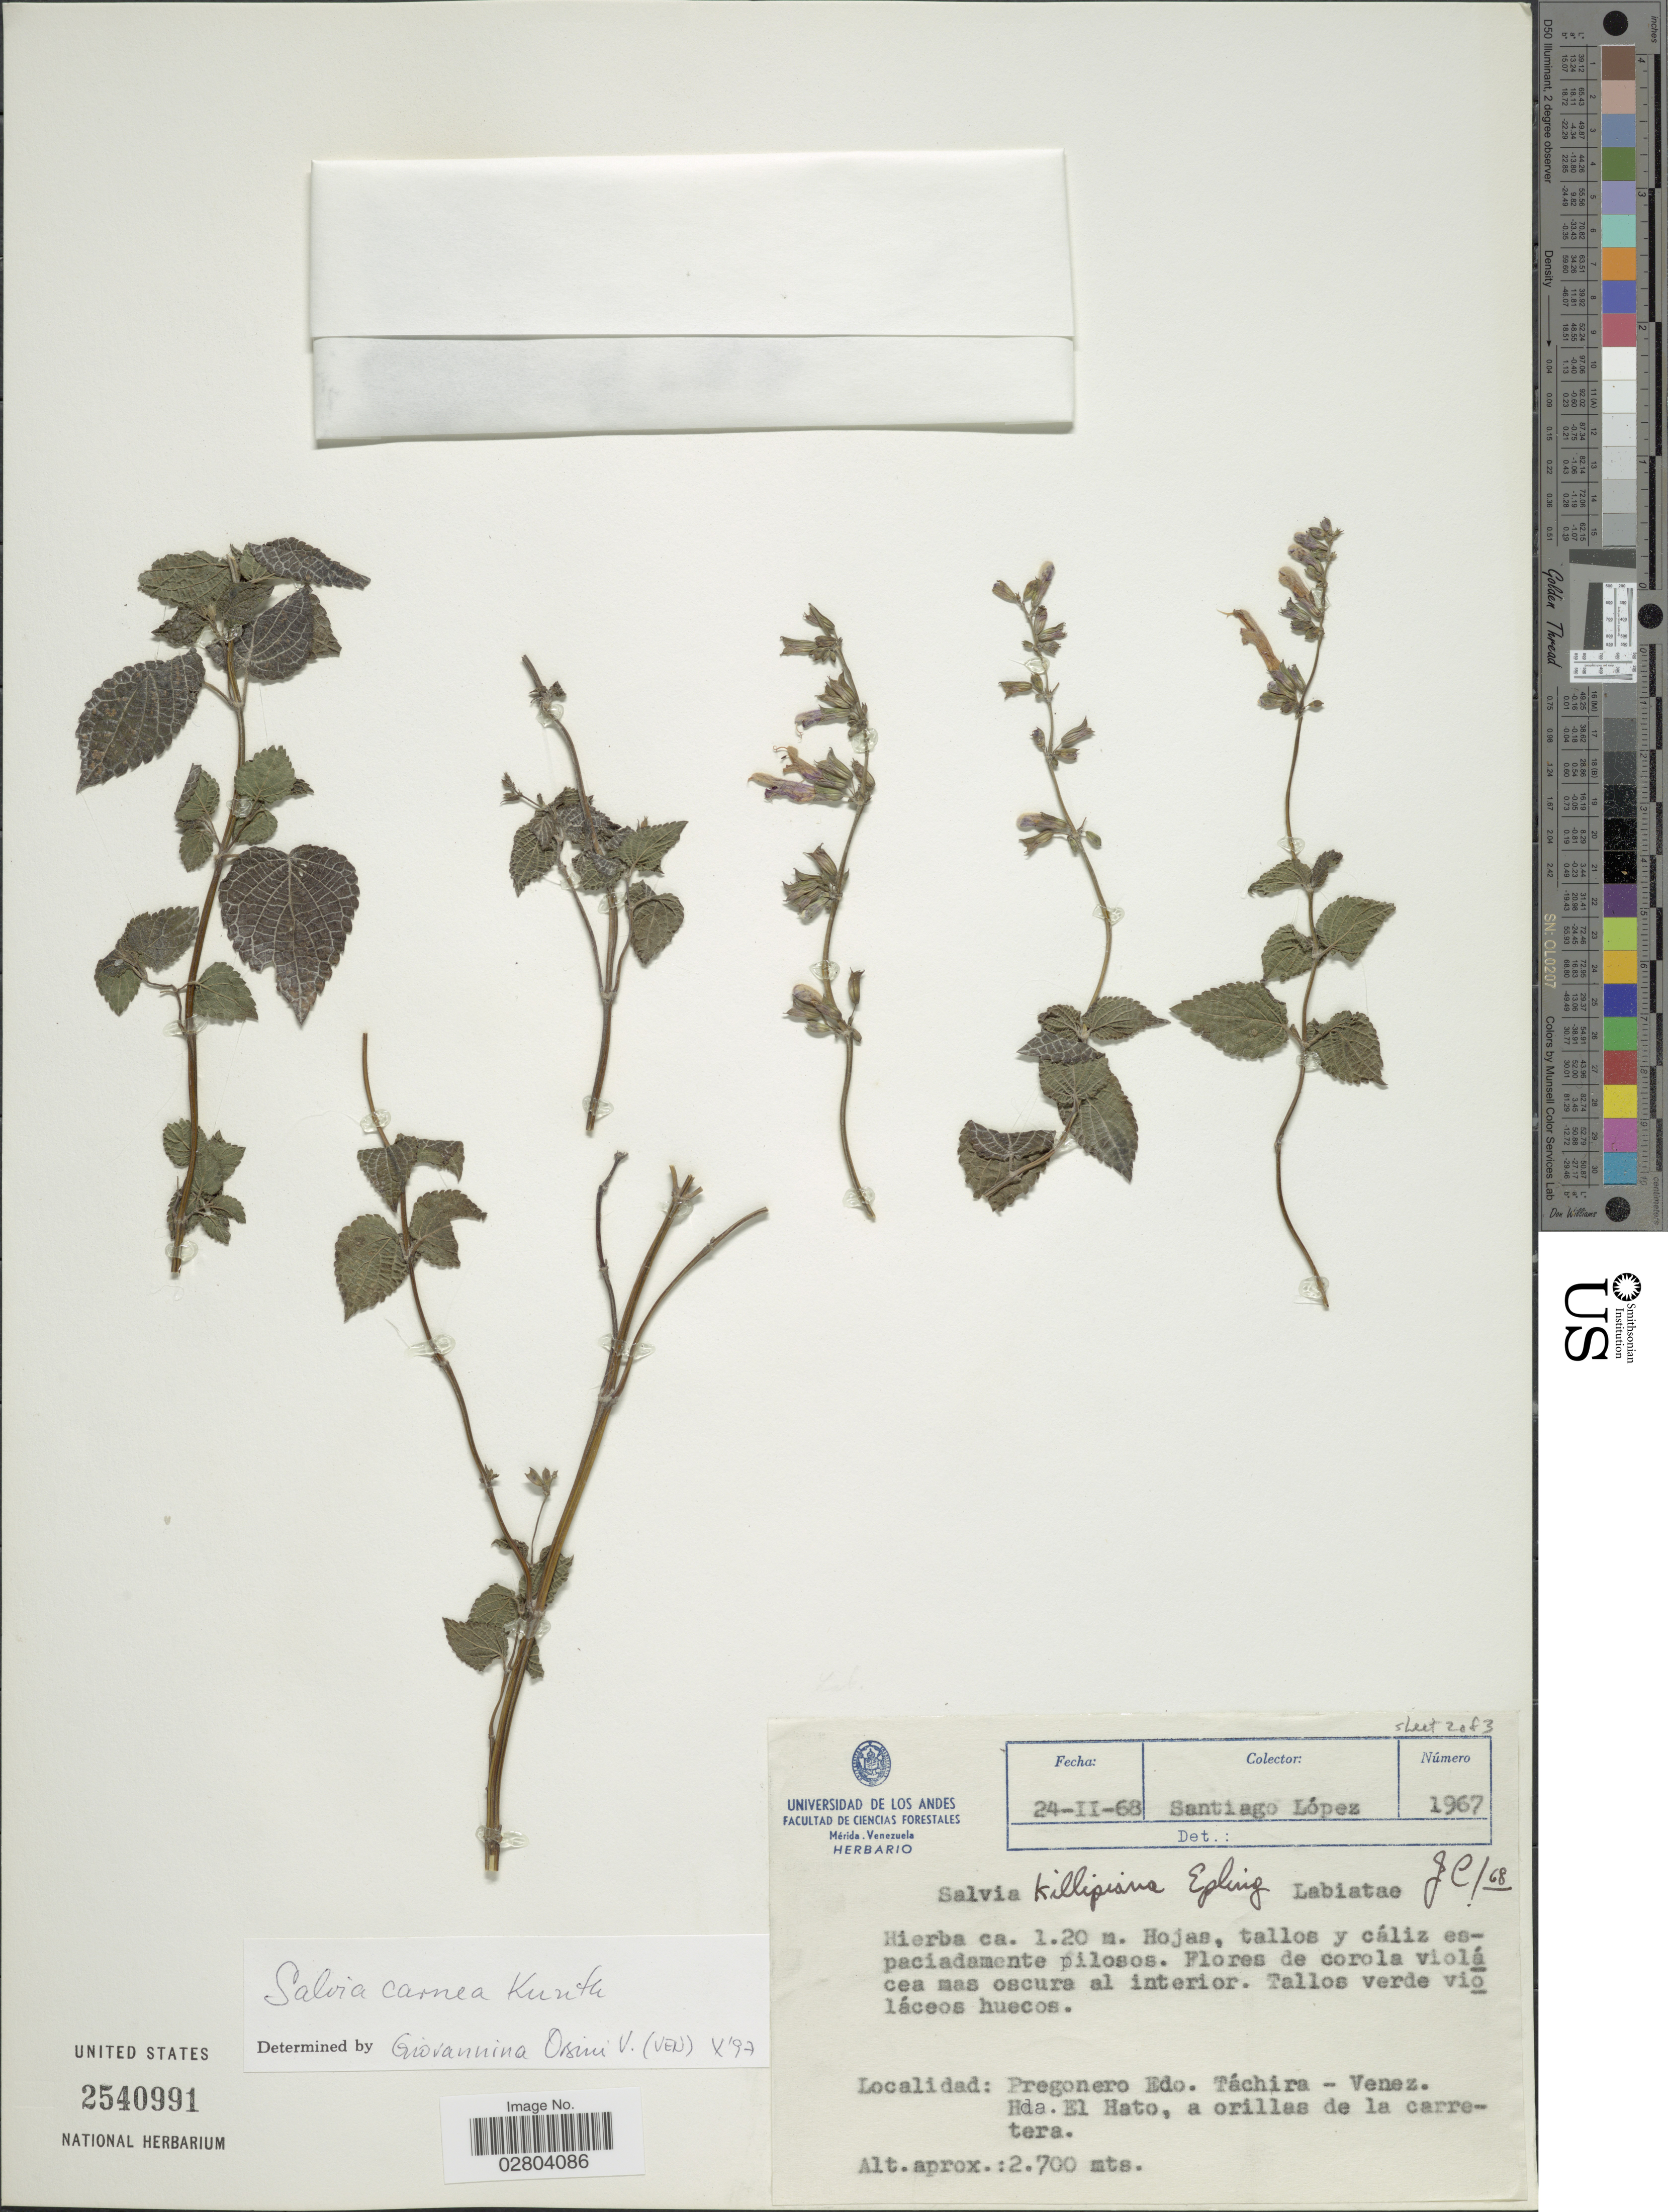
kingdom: Plantae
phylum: Tracheophyta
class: Magnoliopsida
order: Lamiales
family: Lamiaceae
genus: Salvia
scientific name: Salvia carnea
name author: Kunth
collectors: S. Lopez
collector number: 1967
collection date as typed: Transcribed d/m/y: 24/2/68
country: Venezuela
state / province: Tachira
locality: Pregonero Edo. Táchira - Venez. Hda. El Hato, a orillas de la carretera.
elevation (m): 2700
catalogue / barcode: US 2540991